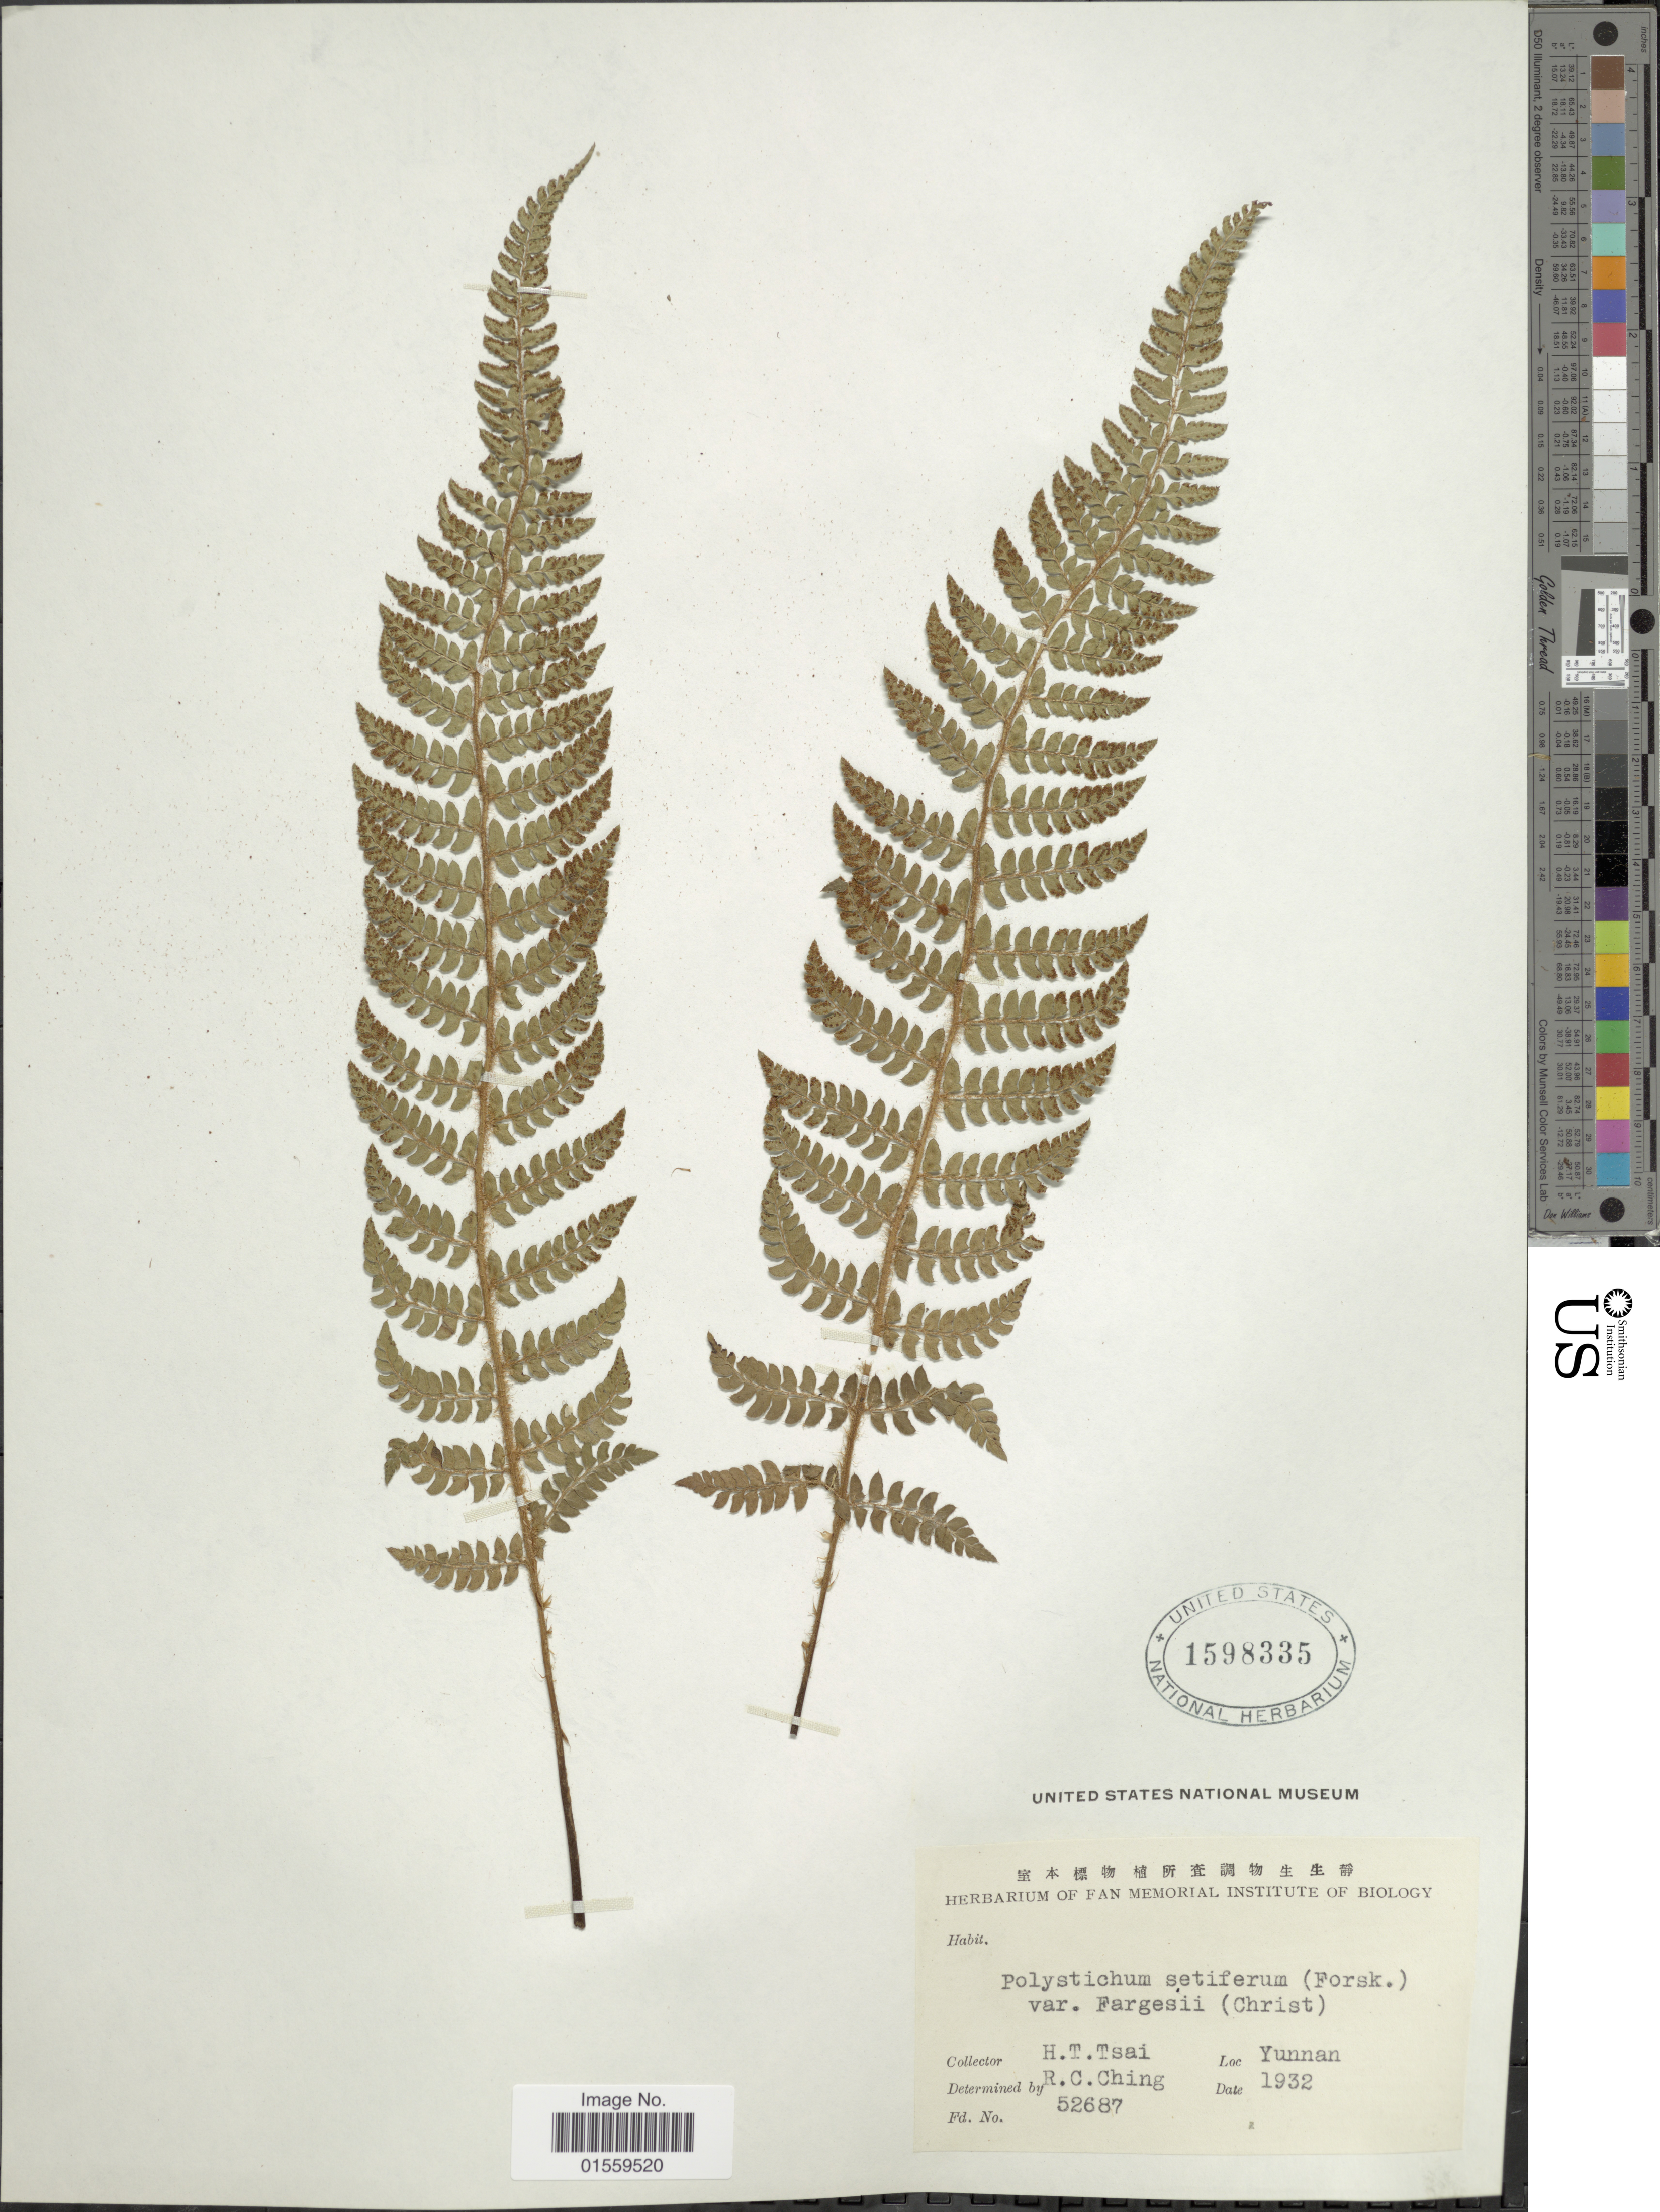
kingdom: Plantae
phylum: Tracheophyta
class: Polypodiopsida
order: Polypodiales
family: Dryopteridaceae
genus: Polystichum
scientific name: Polystichum setiferum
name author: (Forssk.) Moore ex Woynar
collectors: H. Tsai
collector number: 52687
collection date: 1932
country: China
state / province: Yunnan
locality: Yunnan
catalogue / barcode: US 1598335